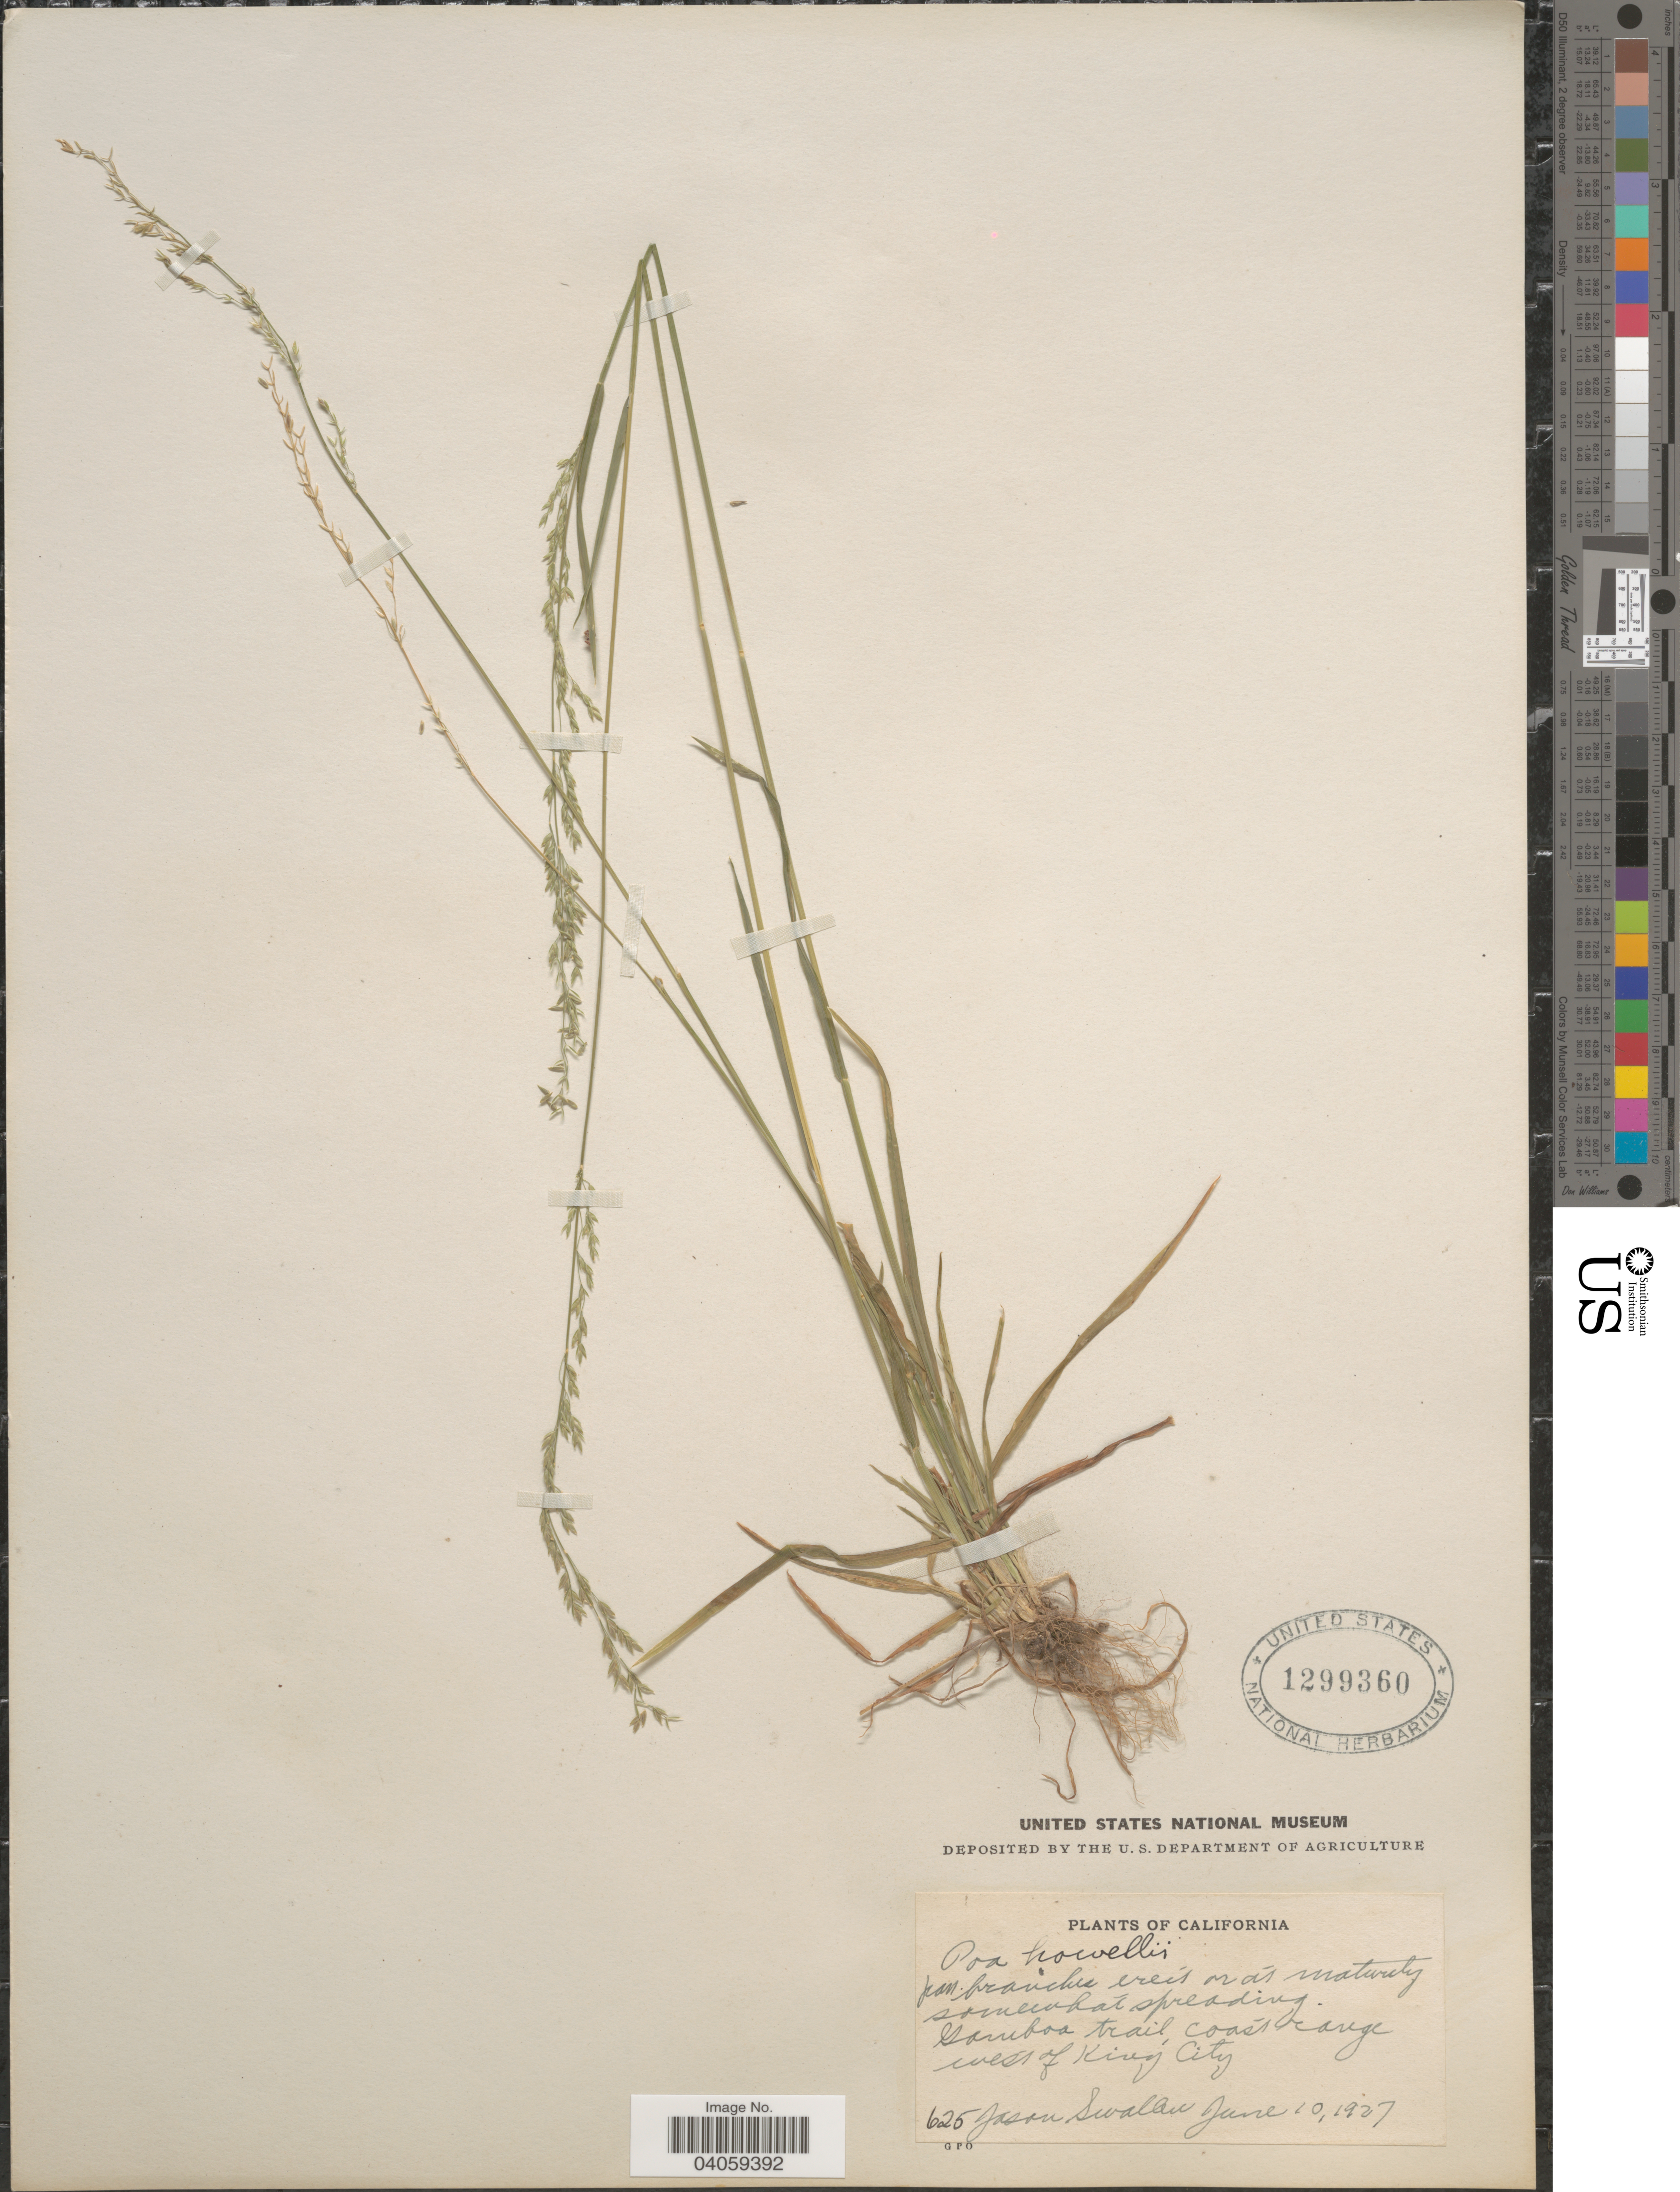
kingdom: Plantae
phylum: Tracheophyta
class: Liliopsida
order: Poales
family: Poaceae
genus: Poa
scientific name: Poa howellii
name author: Vasey & Scribn.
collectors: J. R. Swallen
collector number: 625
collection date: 1927-06-10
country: United States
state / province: California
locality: Gamboa trail, coast range west of King City.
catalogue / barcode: US 1299360